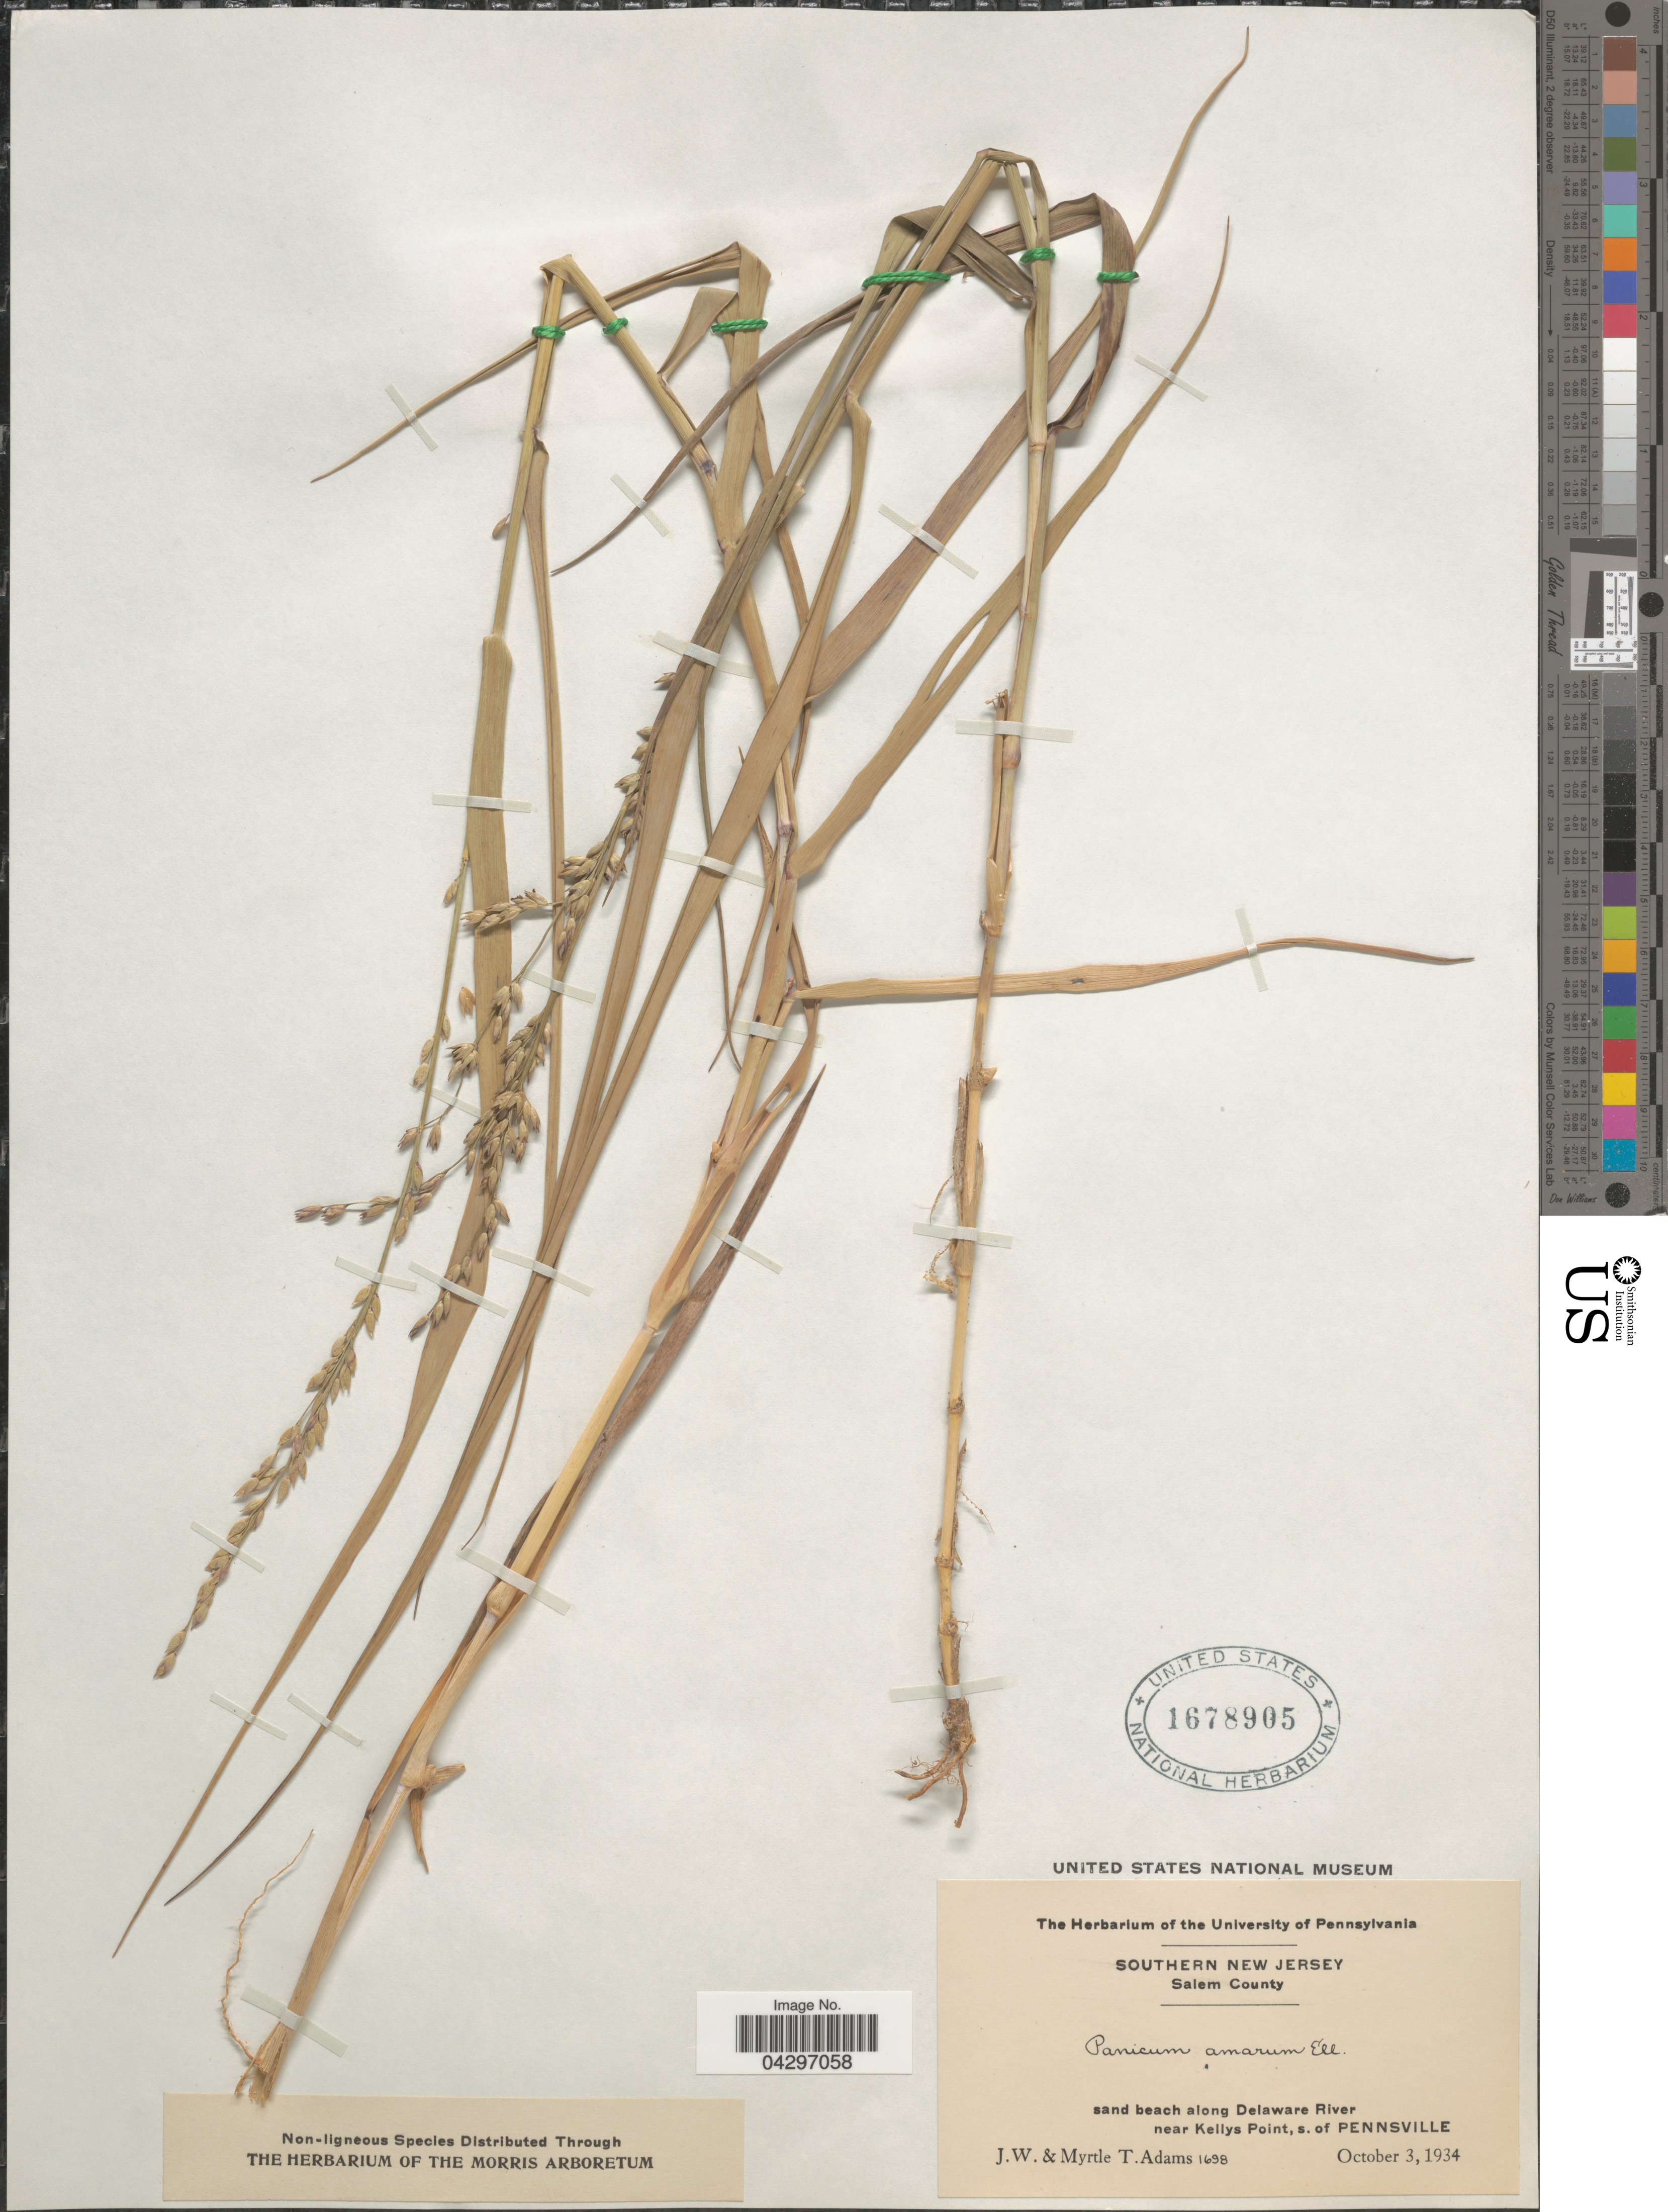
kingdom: Plantae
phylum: Tracheophyta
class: Liliopsida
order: Poales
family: Poaceae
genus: Panicum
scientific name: Panicum amarum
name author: Elliott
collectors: J. Adams & M. T. Adams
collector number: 1698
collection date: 1934-10-03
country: United States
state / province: New Jersey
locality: Southern New Jersey. Salem County. Sand beach along Delaware River near Kellys Point, s. of Pennsville.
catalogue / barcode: US 1678905